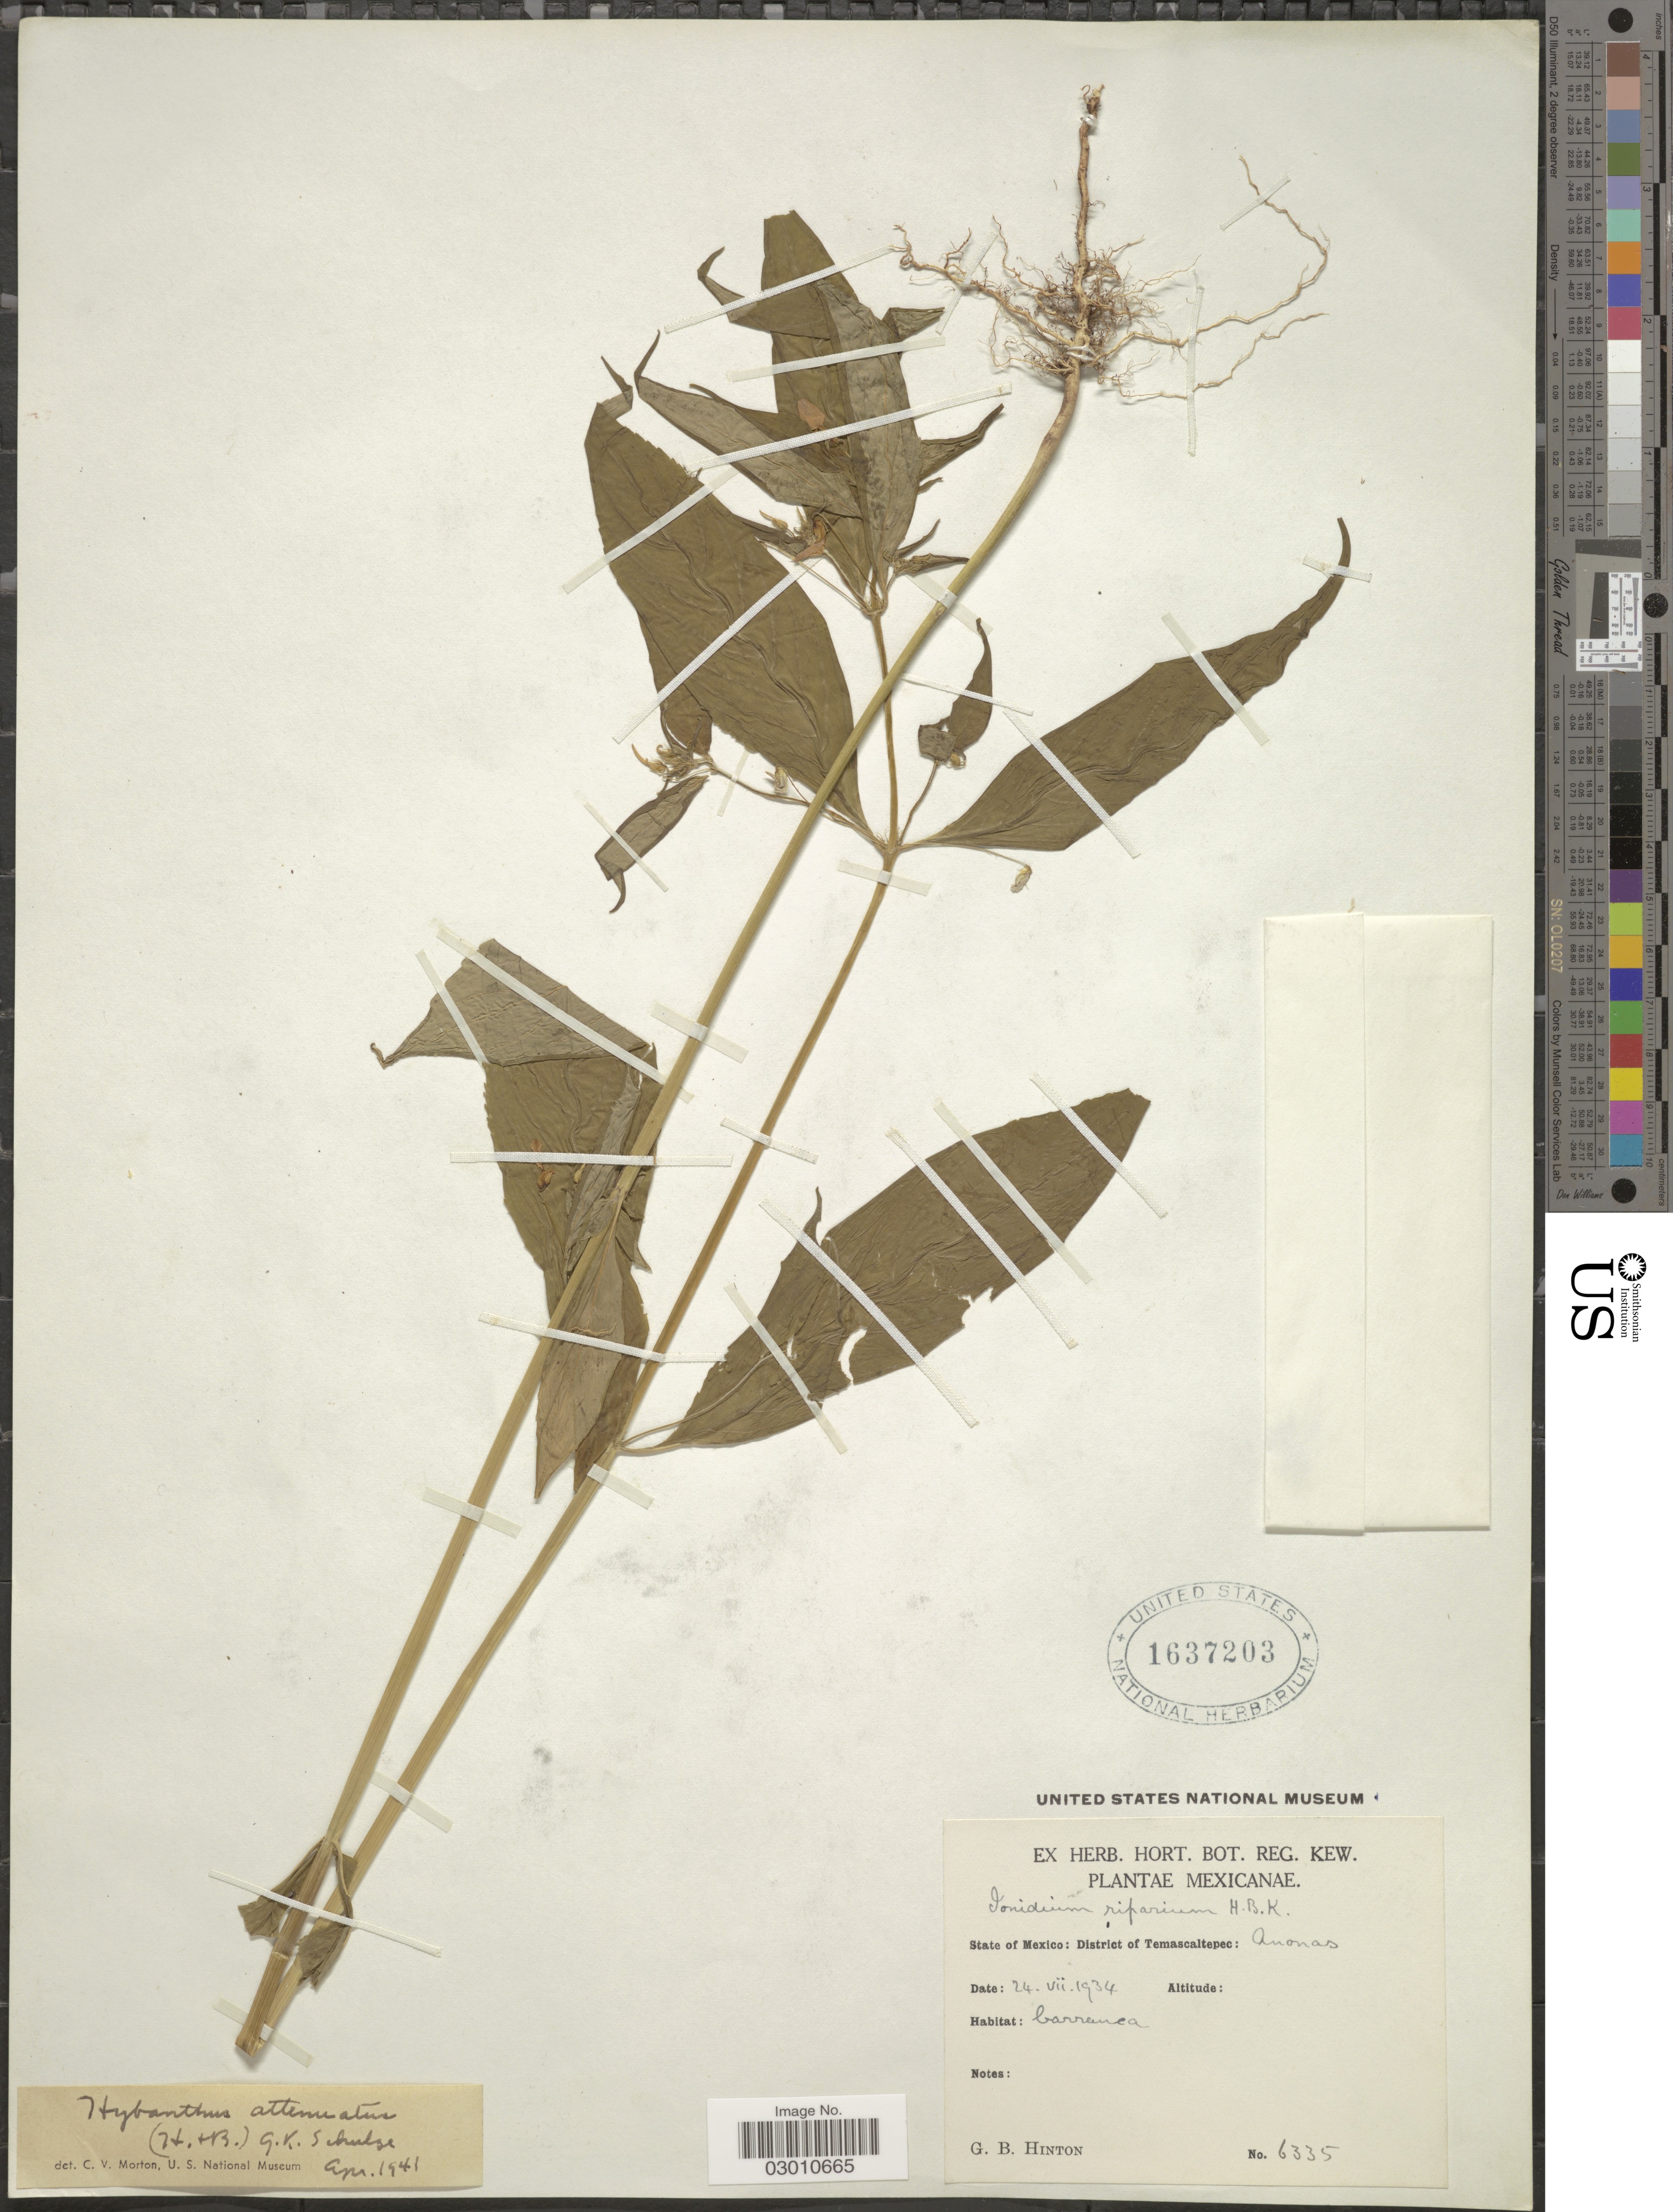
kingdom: Plantae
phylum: Tracheophyta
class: Magnoliopsida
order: Malpighiales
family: Violaceae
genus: Pombalia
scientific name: Pombalia attenuata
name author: (Humb. & Bonpl. ex Willd.) Paula-Souza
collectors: G. B. Hinton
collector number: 6335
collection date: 1934-07-24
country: Mexico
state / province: México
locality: District of Temascaltepec: Anonas.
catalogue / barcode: US 1637203